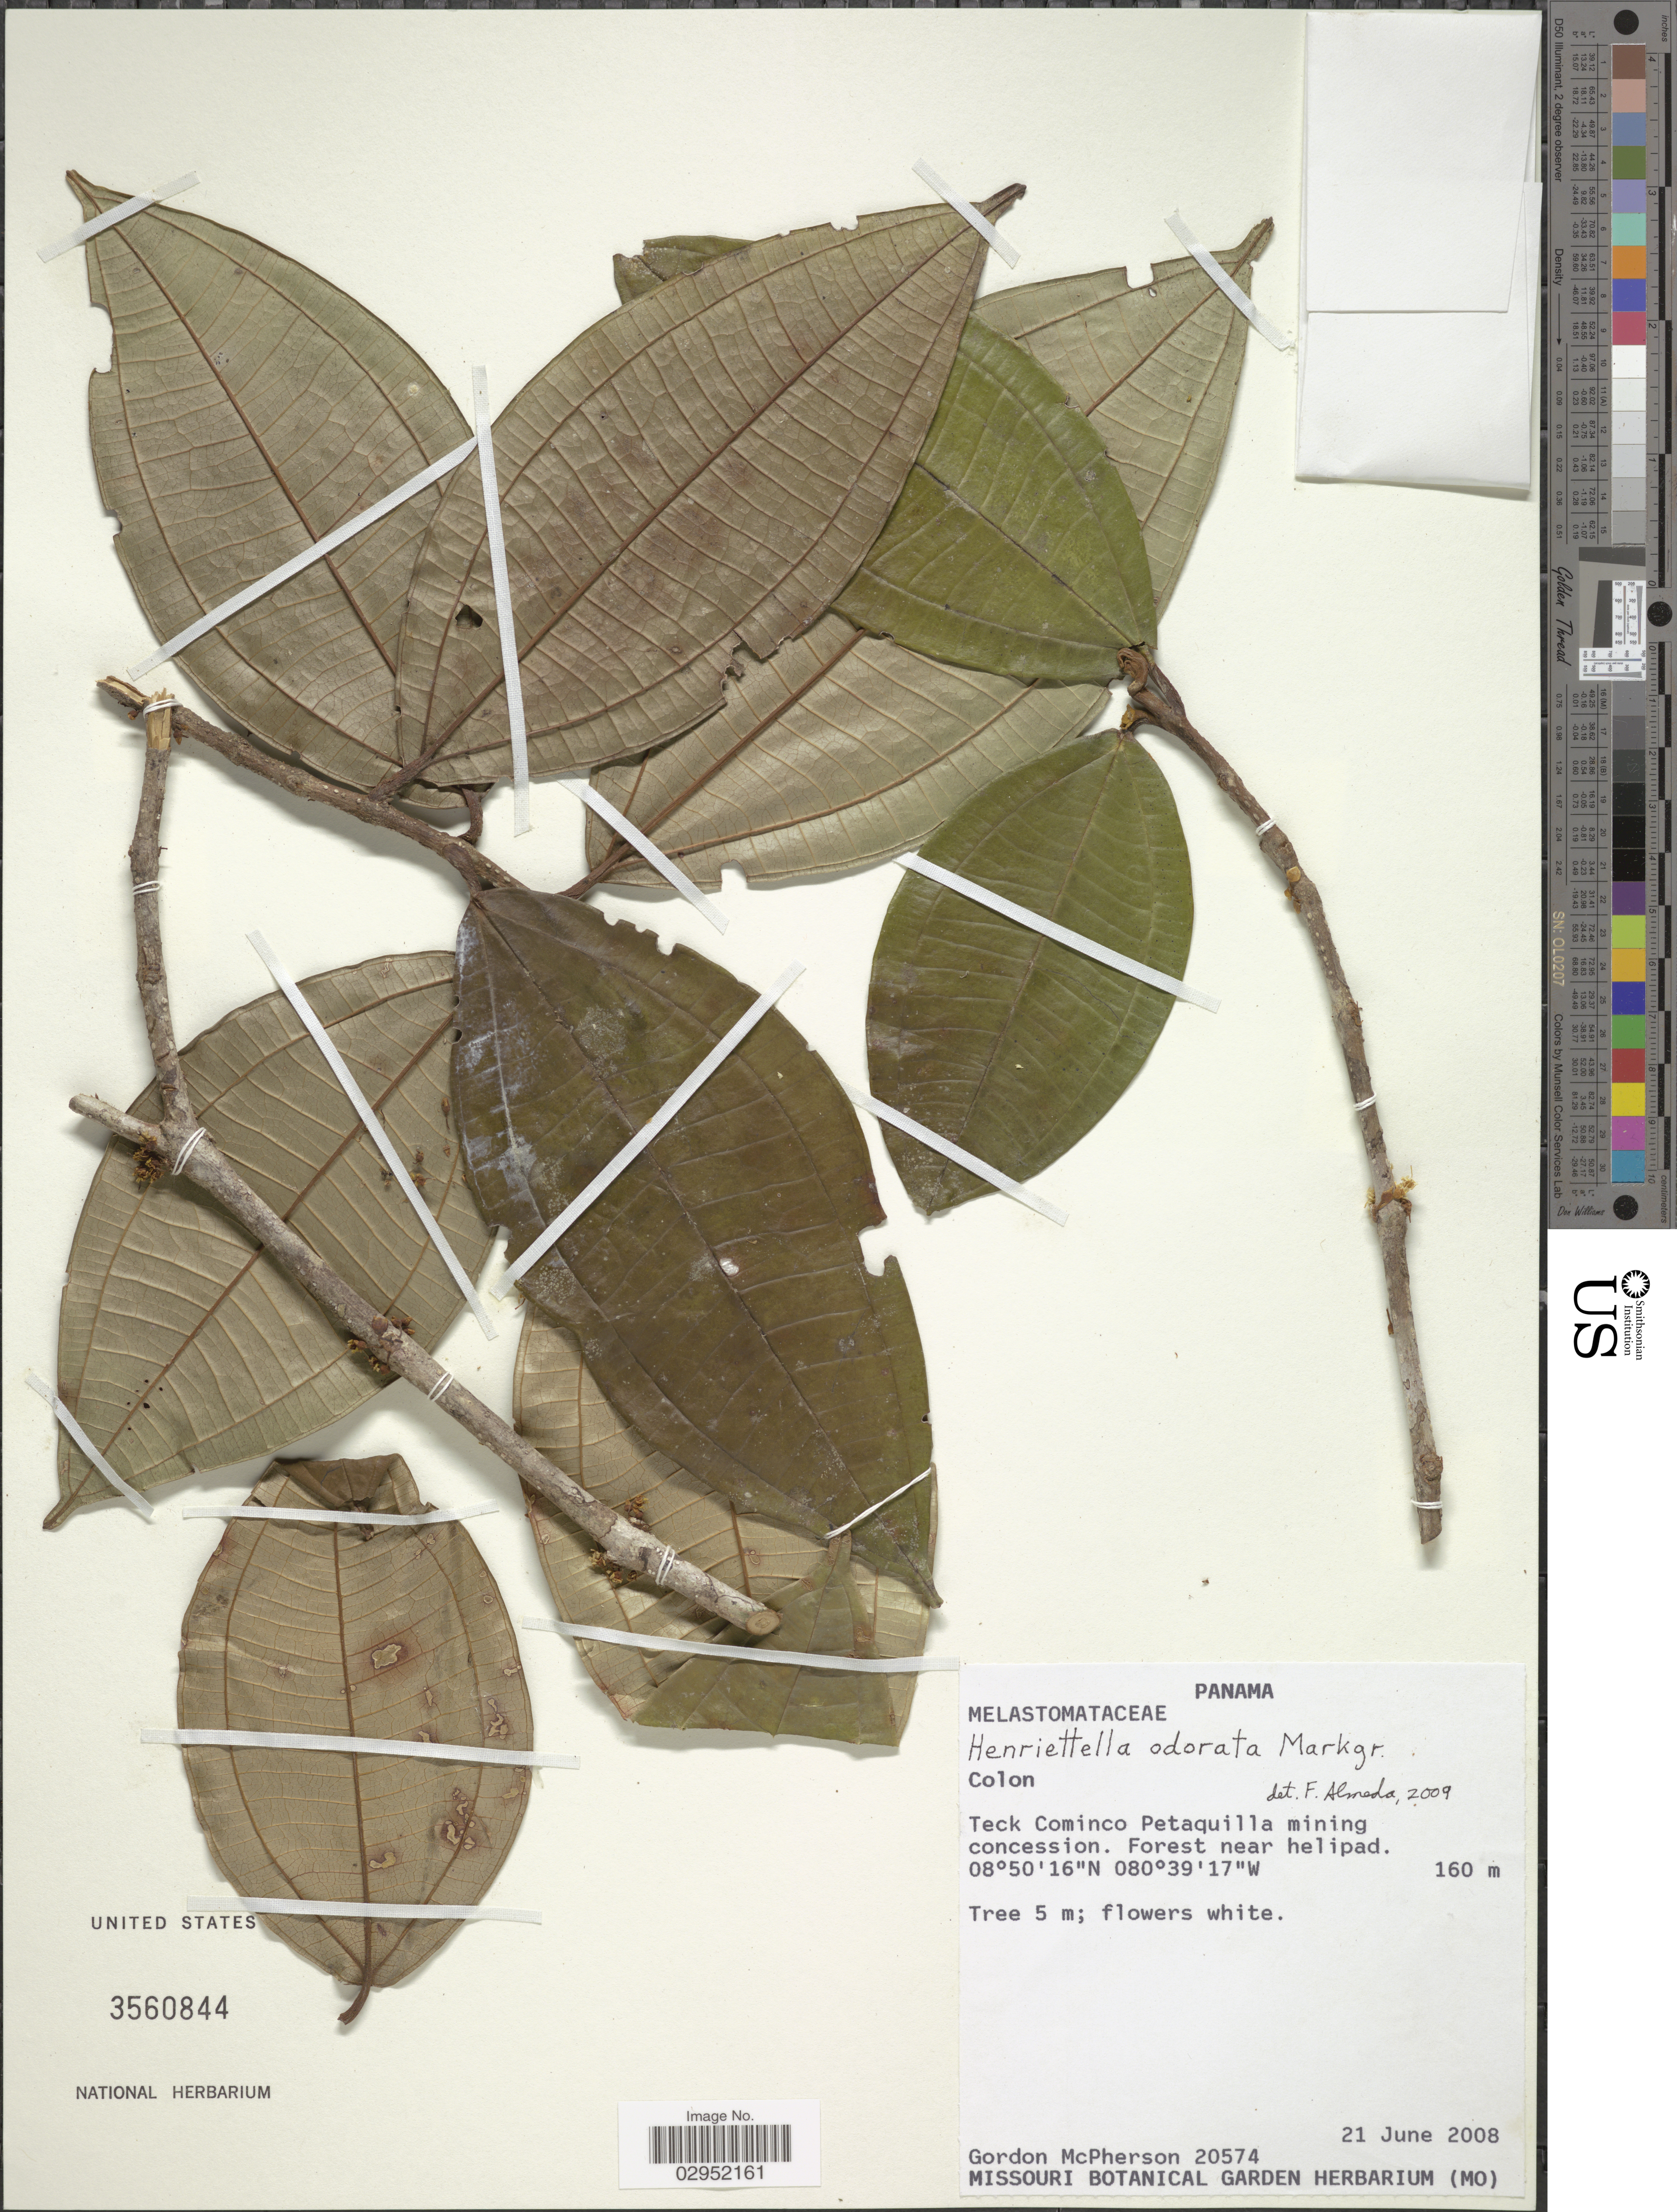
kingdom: Plantae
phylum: Tracheophyta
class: Magnoliopsida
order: Myrtales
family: Melastomataceae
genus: Henriettea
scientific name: Henriettea odorata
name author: (Markgr.) Penneys et al.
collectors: G. D. McPherson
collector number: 20574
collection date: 2008-06-21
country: Panama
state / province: Colón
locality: Teck Cominco Petaquilla mining concession. Forest near helipad.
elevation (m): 160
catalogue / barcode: US 3560844